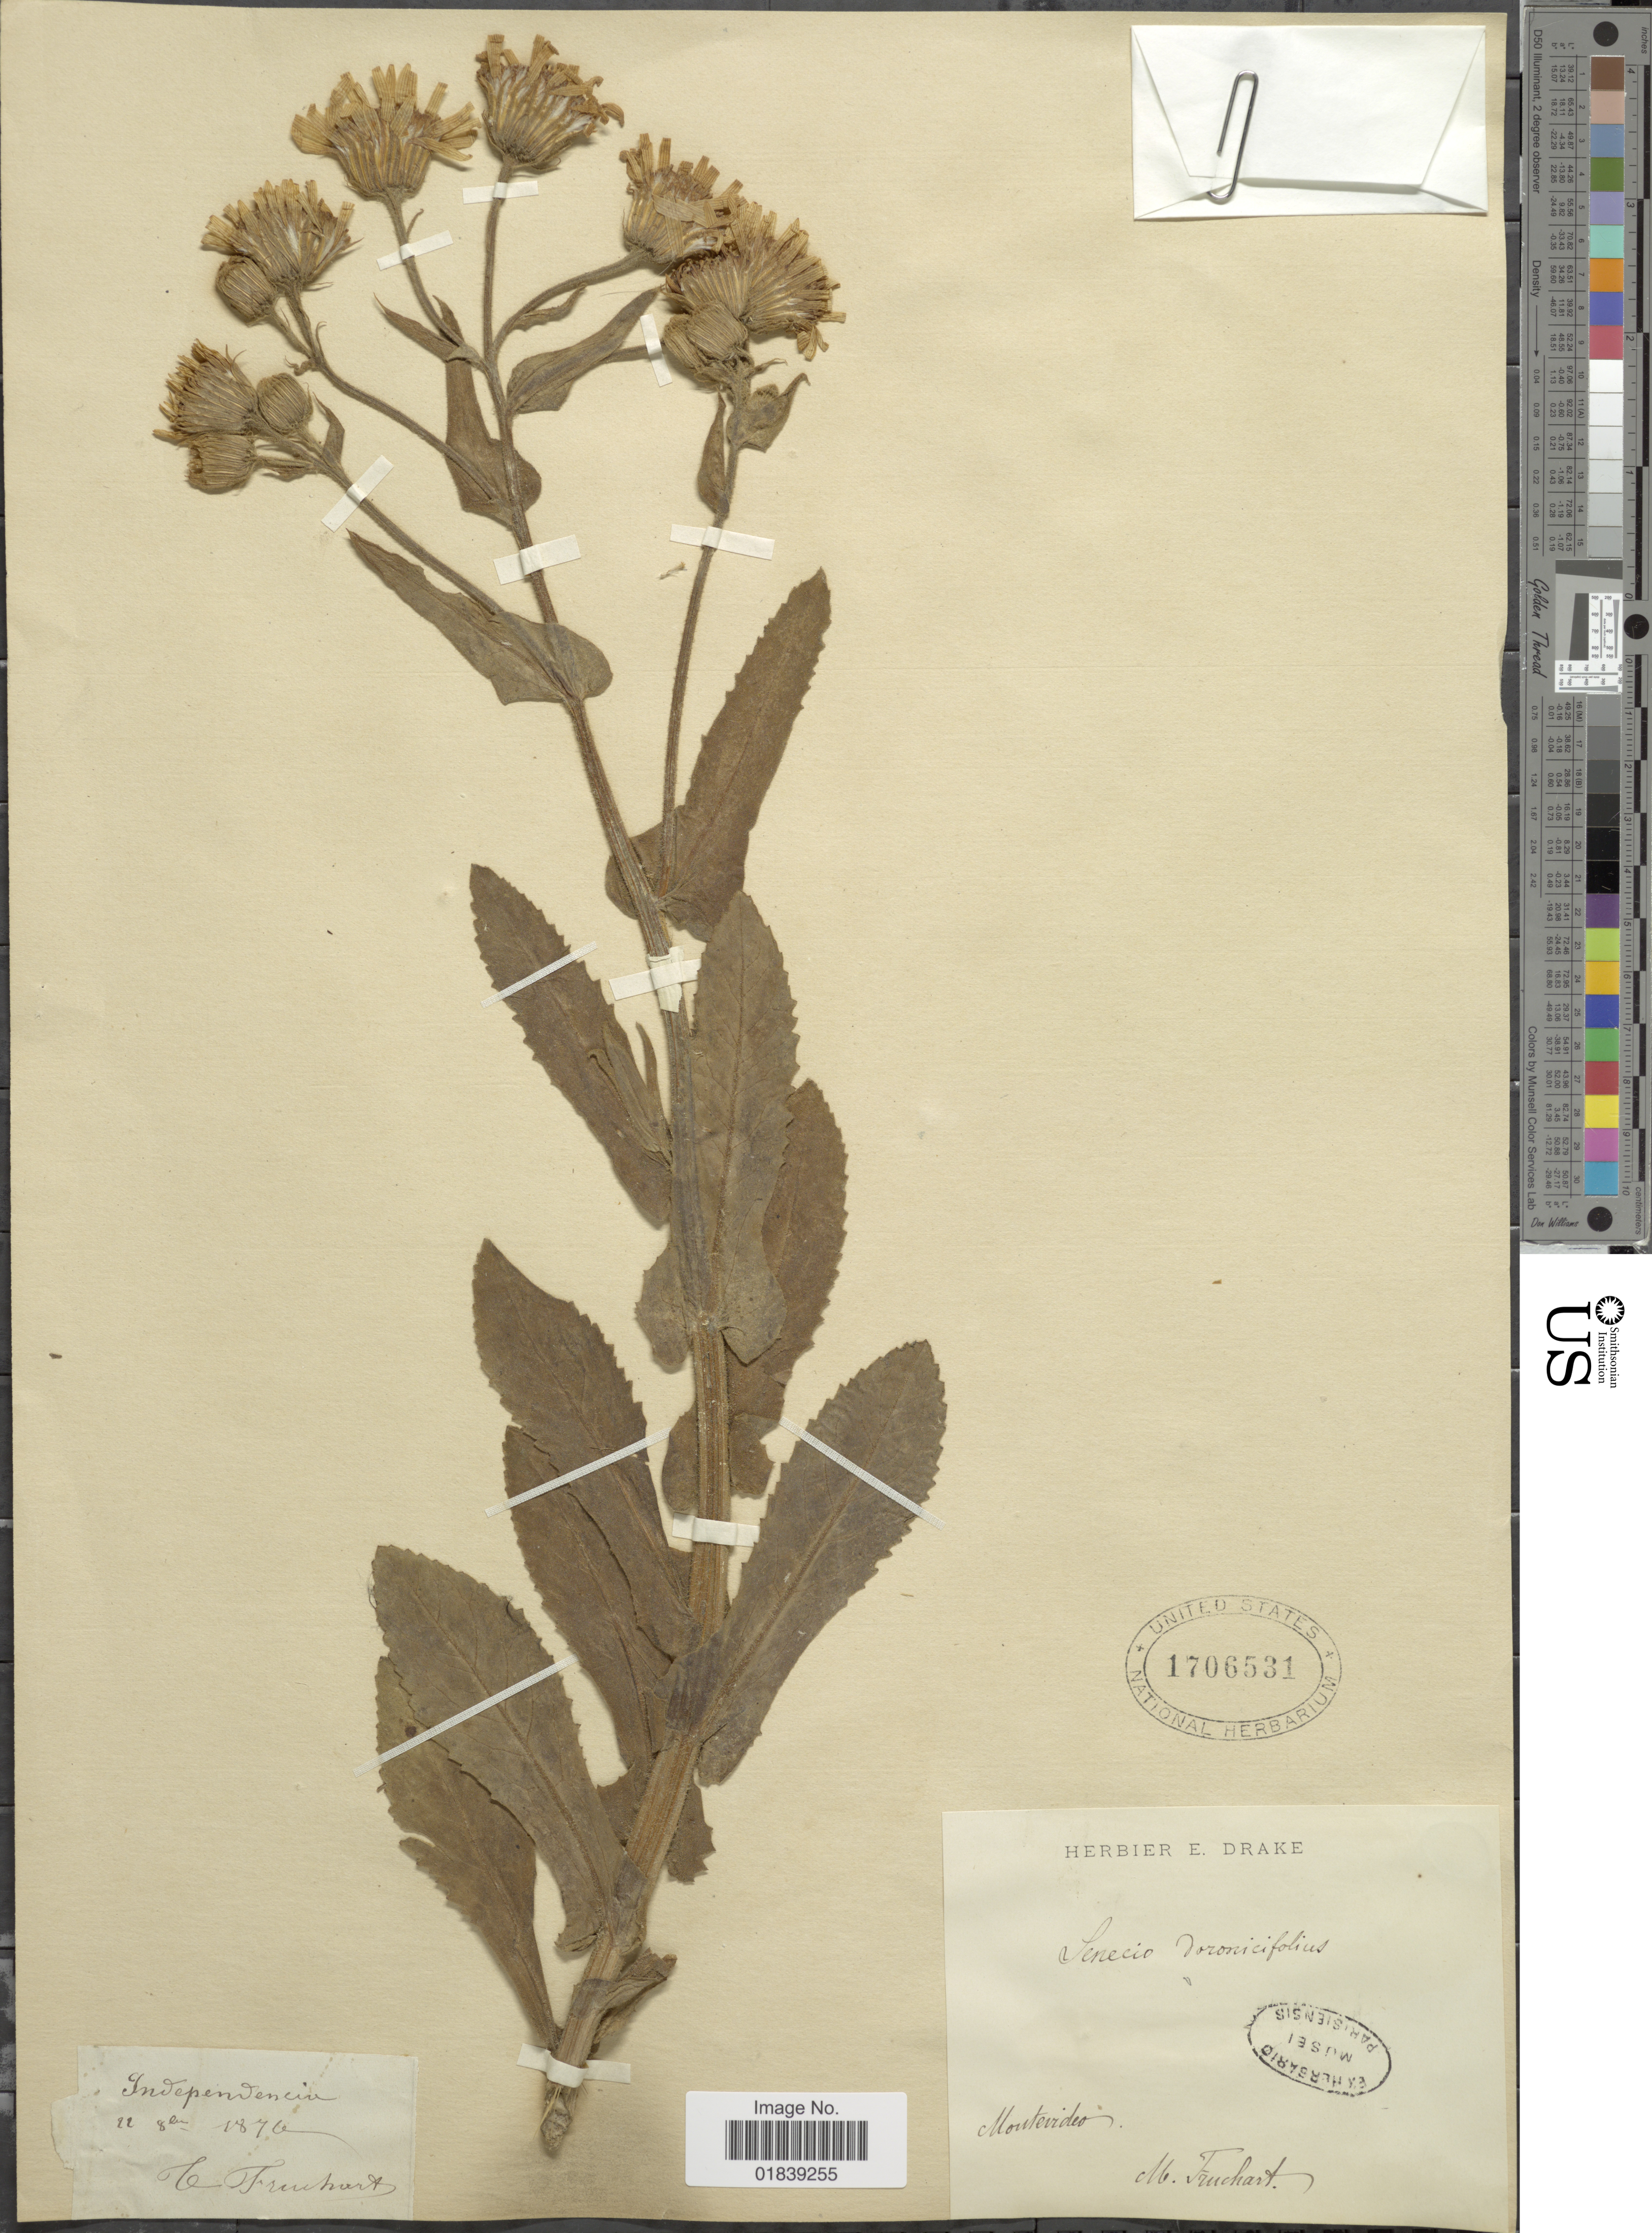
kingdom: Plantae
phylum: Tracheophyta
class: Magnoliopsida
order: Asterales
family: Asteraceae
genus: Senecio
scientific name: Senecio selloi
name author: (Spreng.) DC.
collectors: M. Fruchard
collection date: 1876-10-22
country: Uruguay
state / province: Montevideo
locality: Independencia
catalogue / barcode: US 1706531